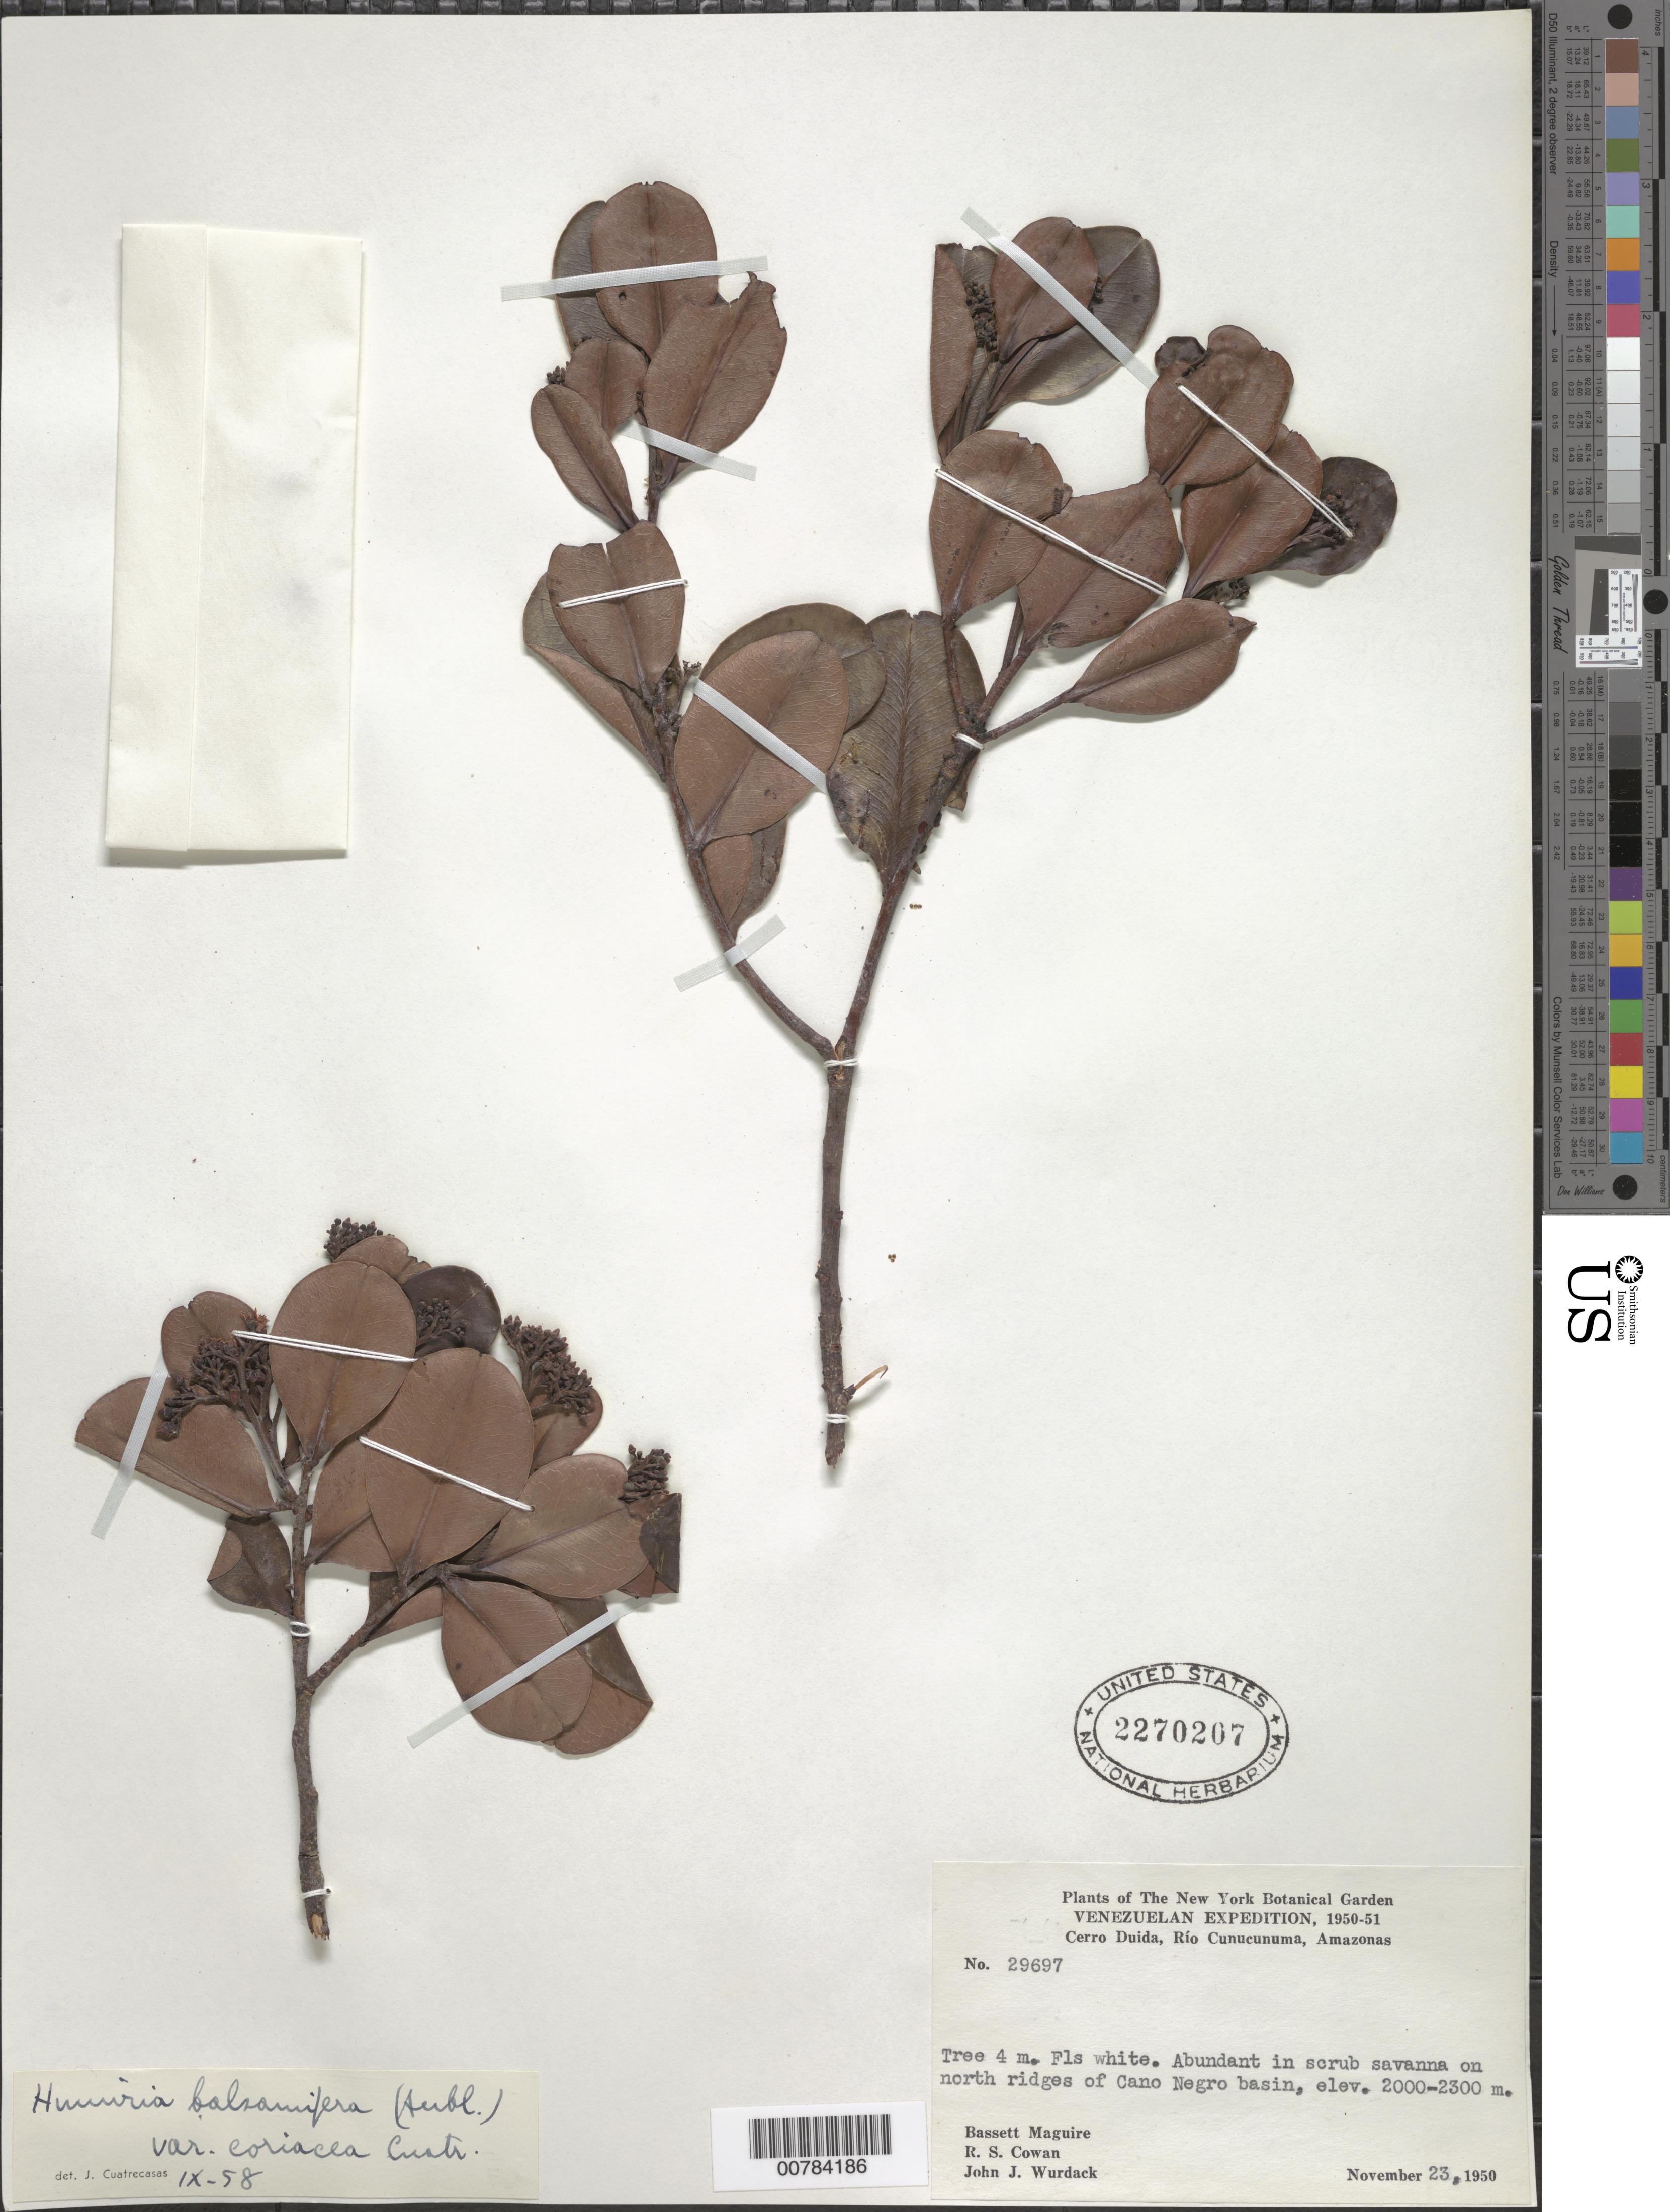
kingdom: Plantae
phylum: Tracheophyta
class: Magnoliopsida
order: Malpighiales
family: Humiriaceae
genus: Humiria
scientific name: Humiria balsamifera var. coriacea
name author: Cuatrec.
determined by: Cuatrecasas, J.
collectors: B. Maguire, R. S. Cowan & J. J. Wurdack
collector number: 29697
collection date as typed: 23-Nov-50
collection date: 1950-11-23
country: Venezuela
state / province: Amazonas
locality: Cerro Duida, Río Cunucunuma, Caño Negro basin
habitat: Scrub savanna on N ridges of caño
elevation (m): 2000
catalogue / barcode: US 2270207